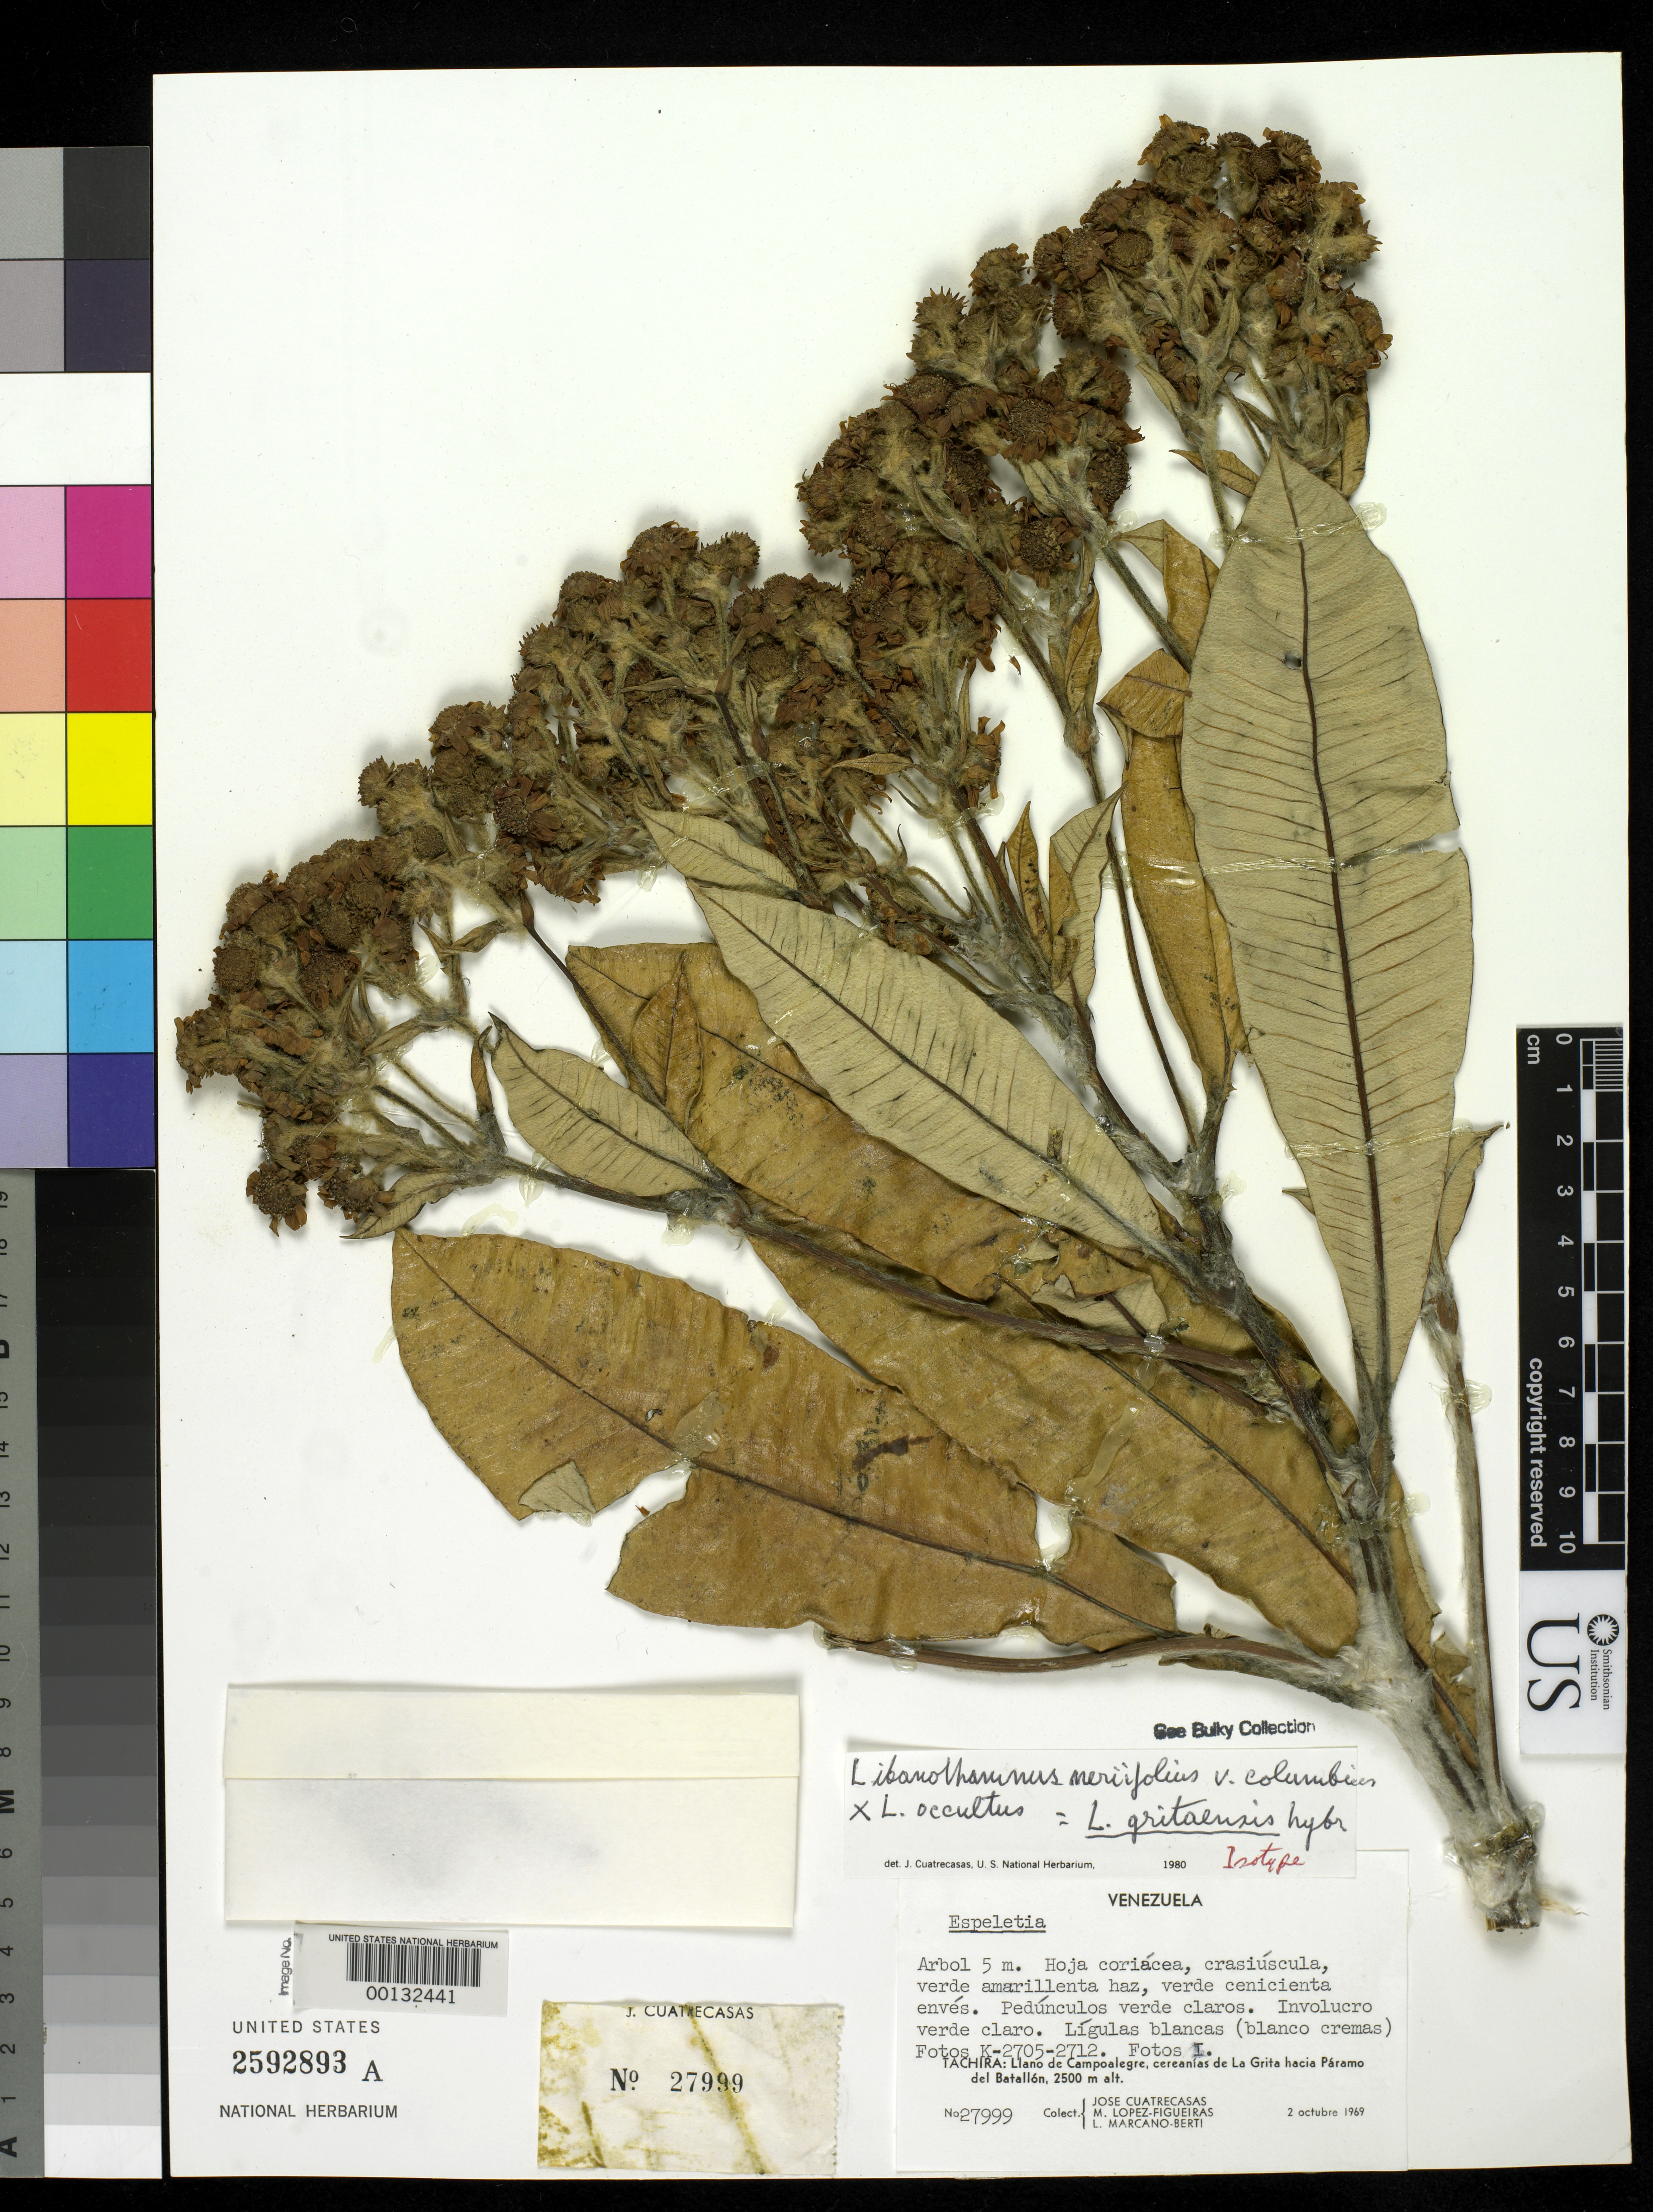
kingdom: Plantae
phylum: Tracheophyta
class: Magnoliopsida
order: Asterales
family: Asteraceae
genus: Libanothamnus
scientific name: Libanothamnus x gritaensis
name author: Cuatrec.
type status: Isotype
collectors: J. Cuatrecasas, M. López Figueiras & L. Marcano-Berti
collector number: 27999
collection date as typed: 02 Oct 1969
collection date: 1969-10-02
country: Venezuela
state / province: Tachira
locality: Llano de Campoalegre, cercanías de La Grita hacia Páramo del Batallon. [Llano de Campoalegre, vicinity of La Grita towards Páramo del Batallon.]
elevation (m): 2500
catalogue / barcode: US 2592593A